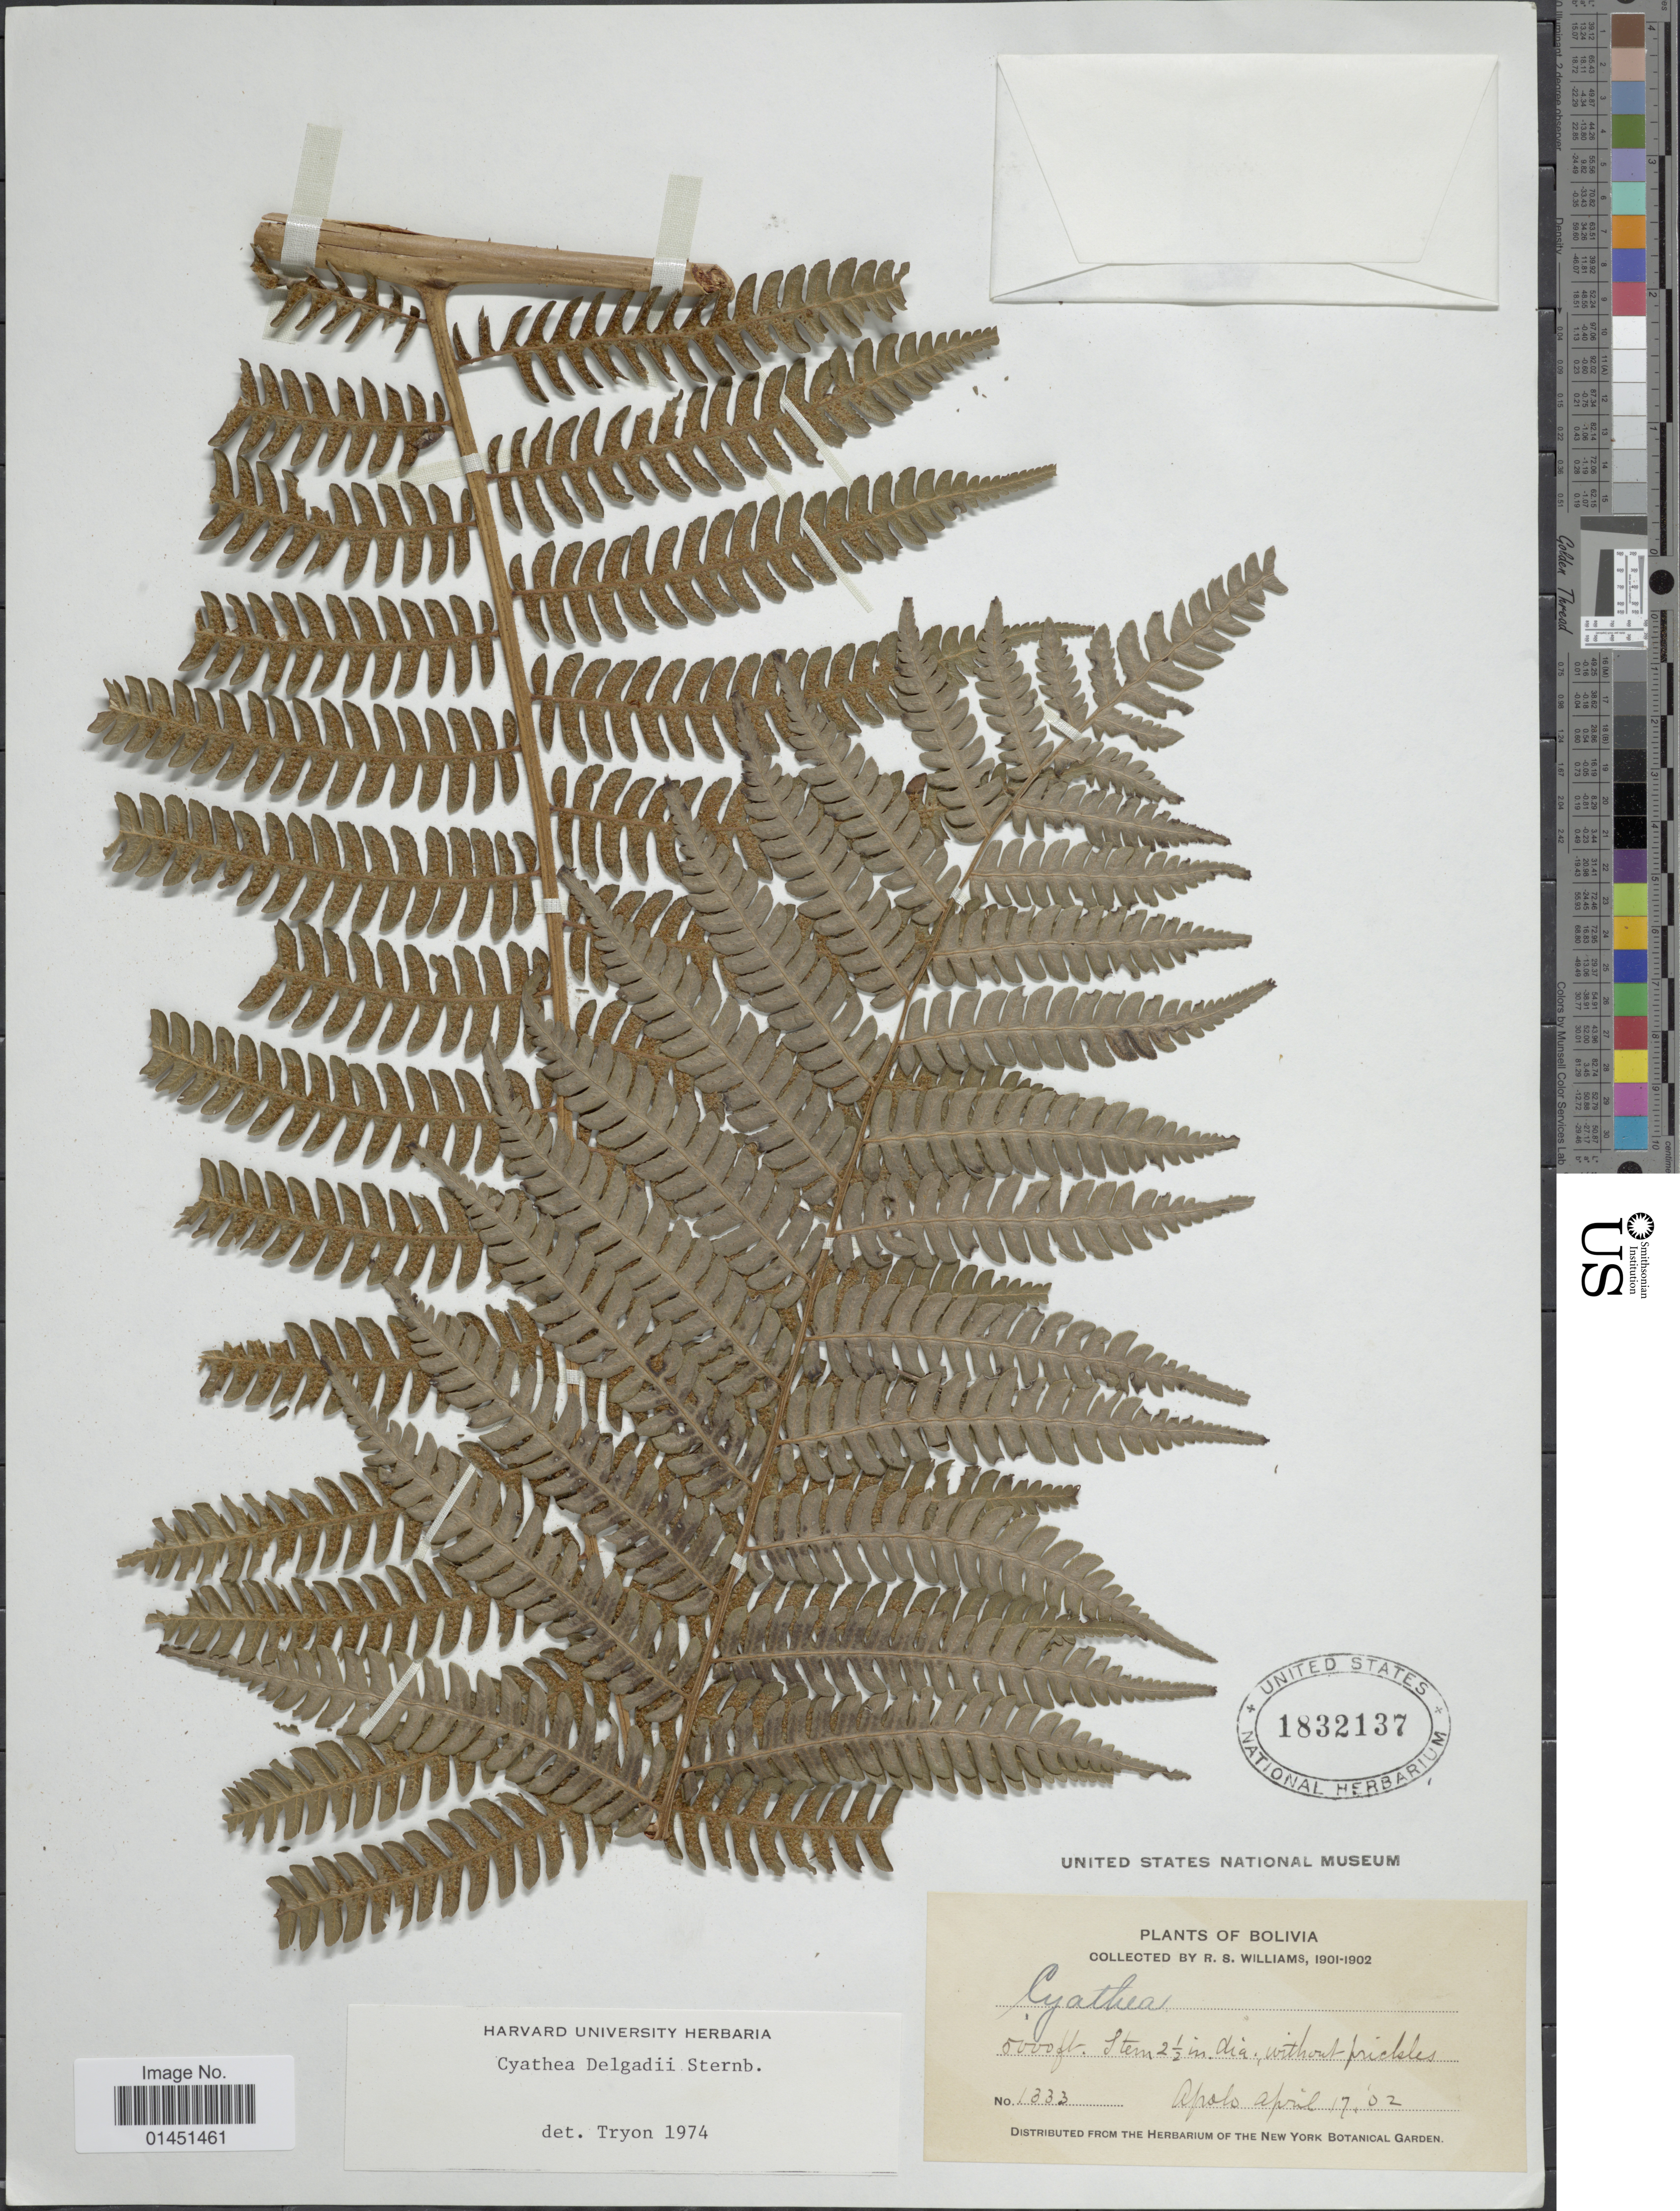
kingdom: Plantae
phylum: Tracheophyta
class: Polypodiopsida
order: Cyatheales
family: Cyatheaceae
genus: Cyathea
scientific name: Cyathea delgadii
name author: Pohl ex Sternb.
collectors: R. S. Williams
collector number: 1333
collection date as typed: April 17, '02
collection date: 1902-04-17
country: Bolivia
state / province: La Paz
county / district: Franz Tamayo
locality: Apolo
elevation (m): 1524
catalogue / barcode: US 1832137